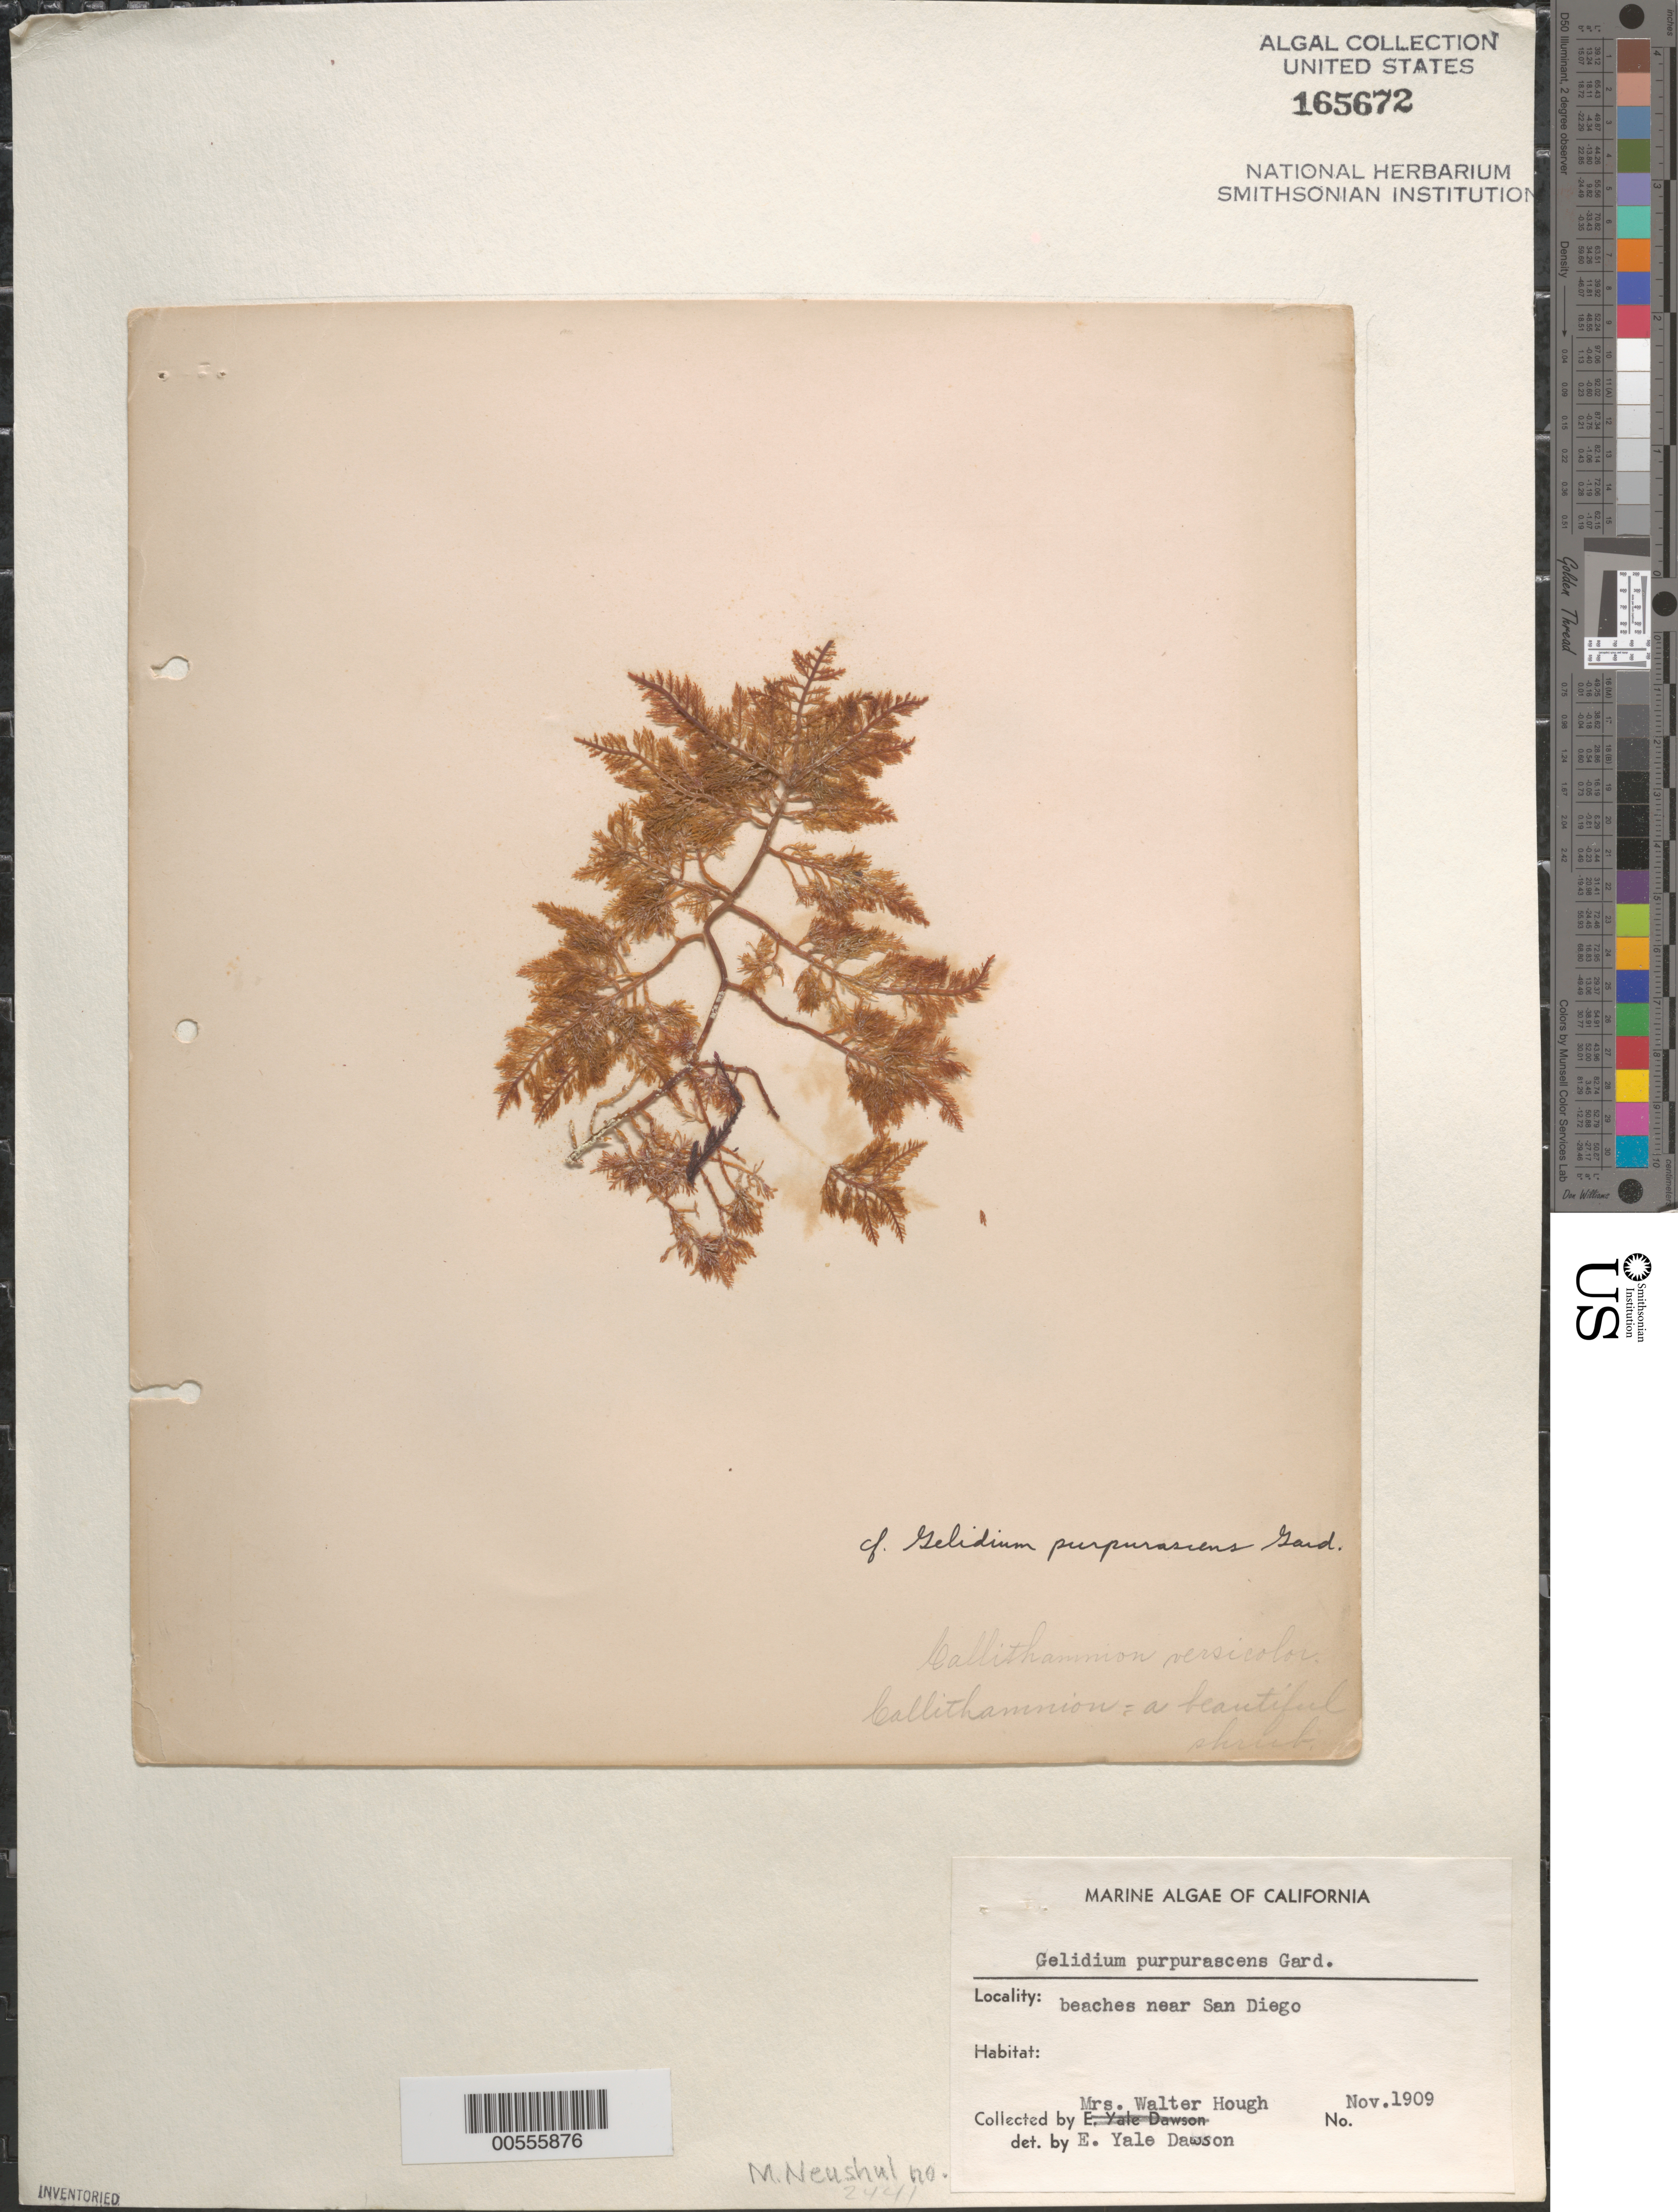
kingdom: Plantae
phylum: Rhodophyta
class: Florideophyceae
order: Gelidiales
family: Gelidiaceae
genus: Gelidium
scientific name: Gelidium purpurascens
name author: N.L. Gardner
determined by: Dawson, E. Y.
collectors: Mrs W. Hough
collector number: Neushul 2441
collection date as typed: Nov 1909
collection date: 1909-11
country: United States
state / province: California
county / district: San Diego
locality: Beaches near San Diego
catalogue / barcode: US 165672